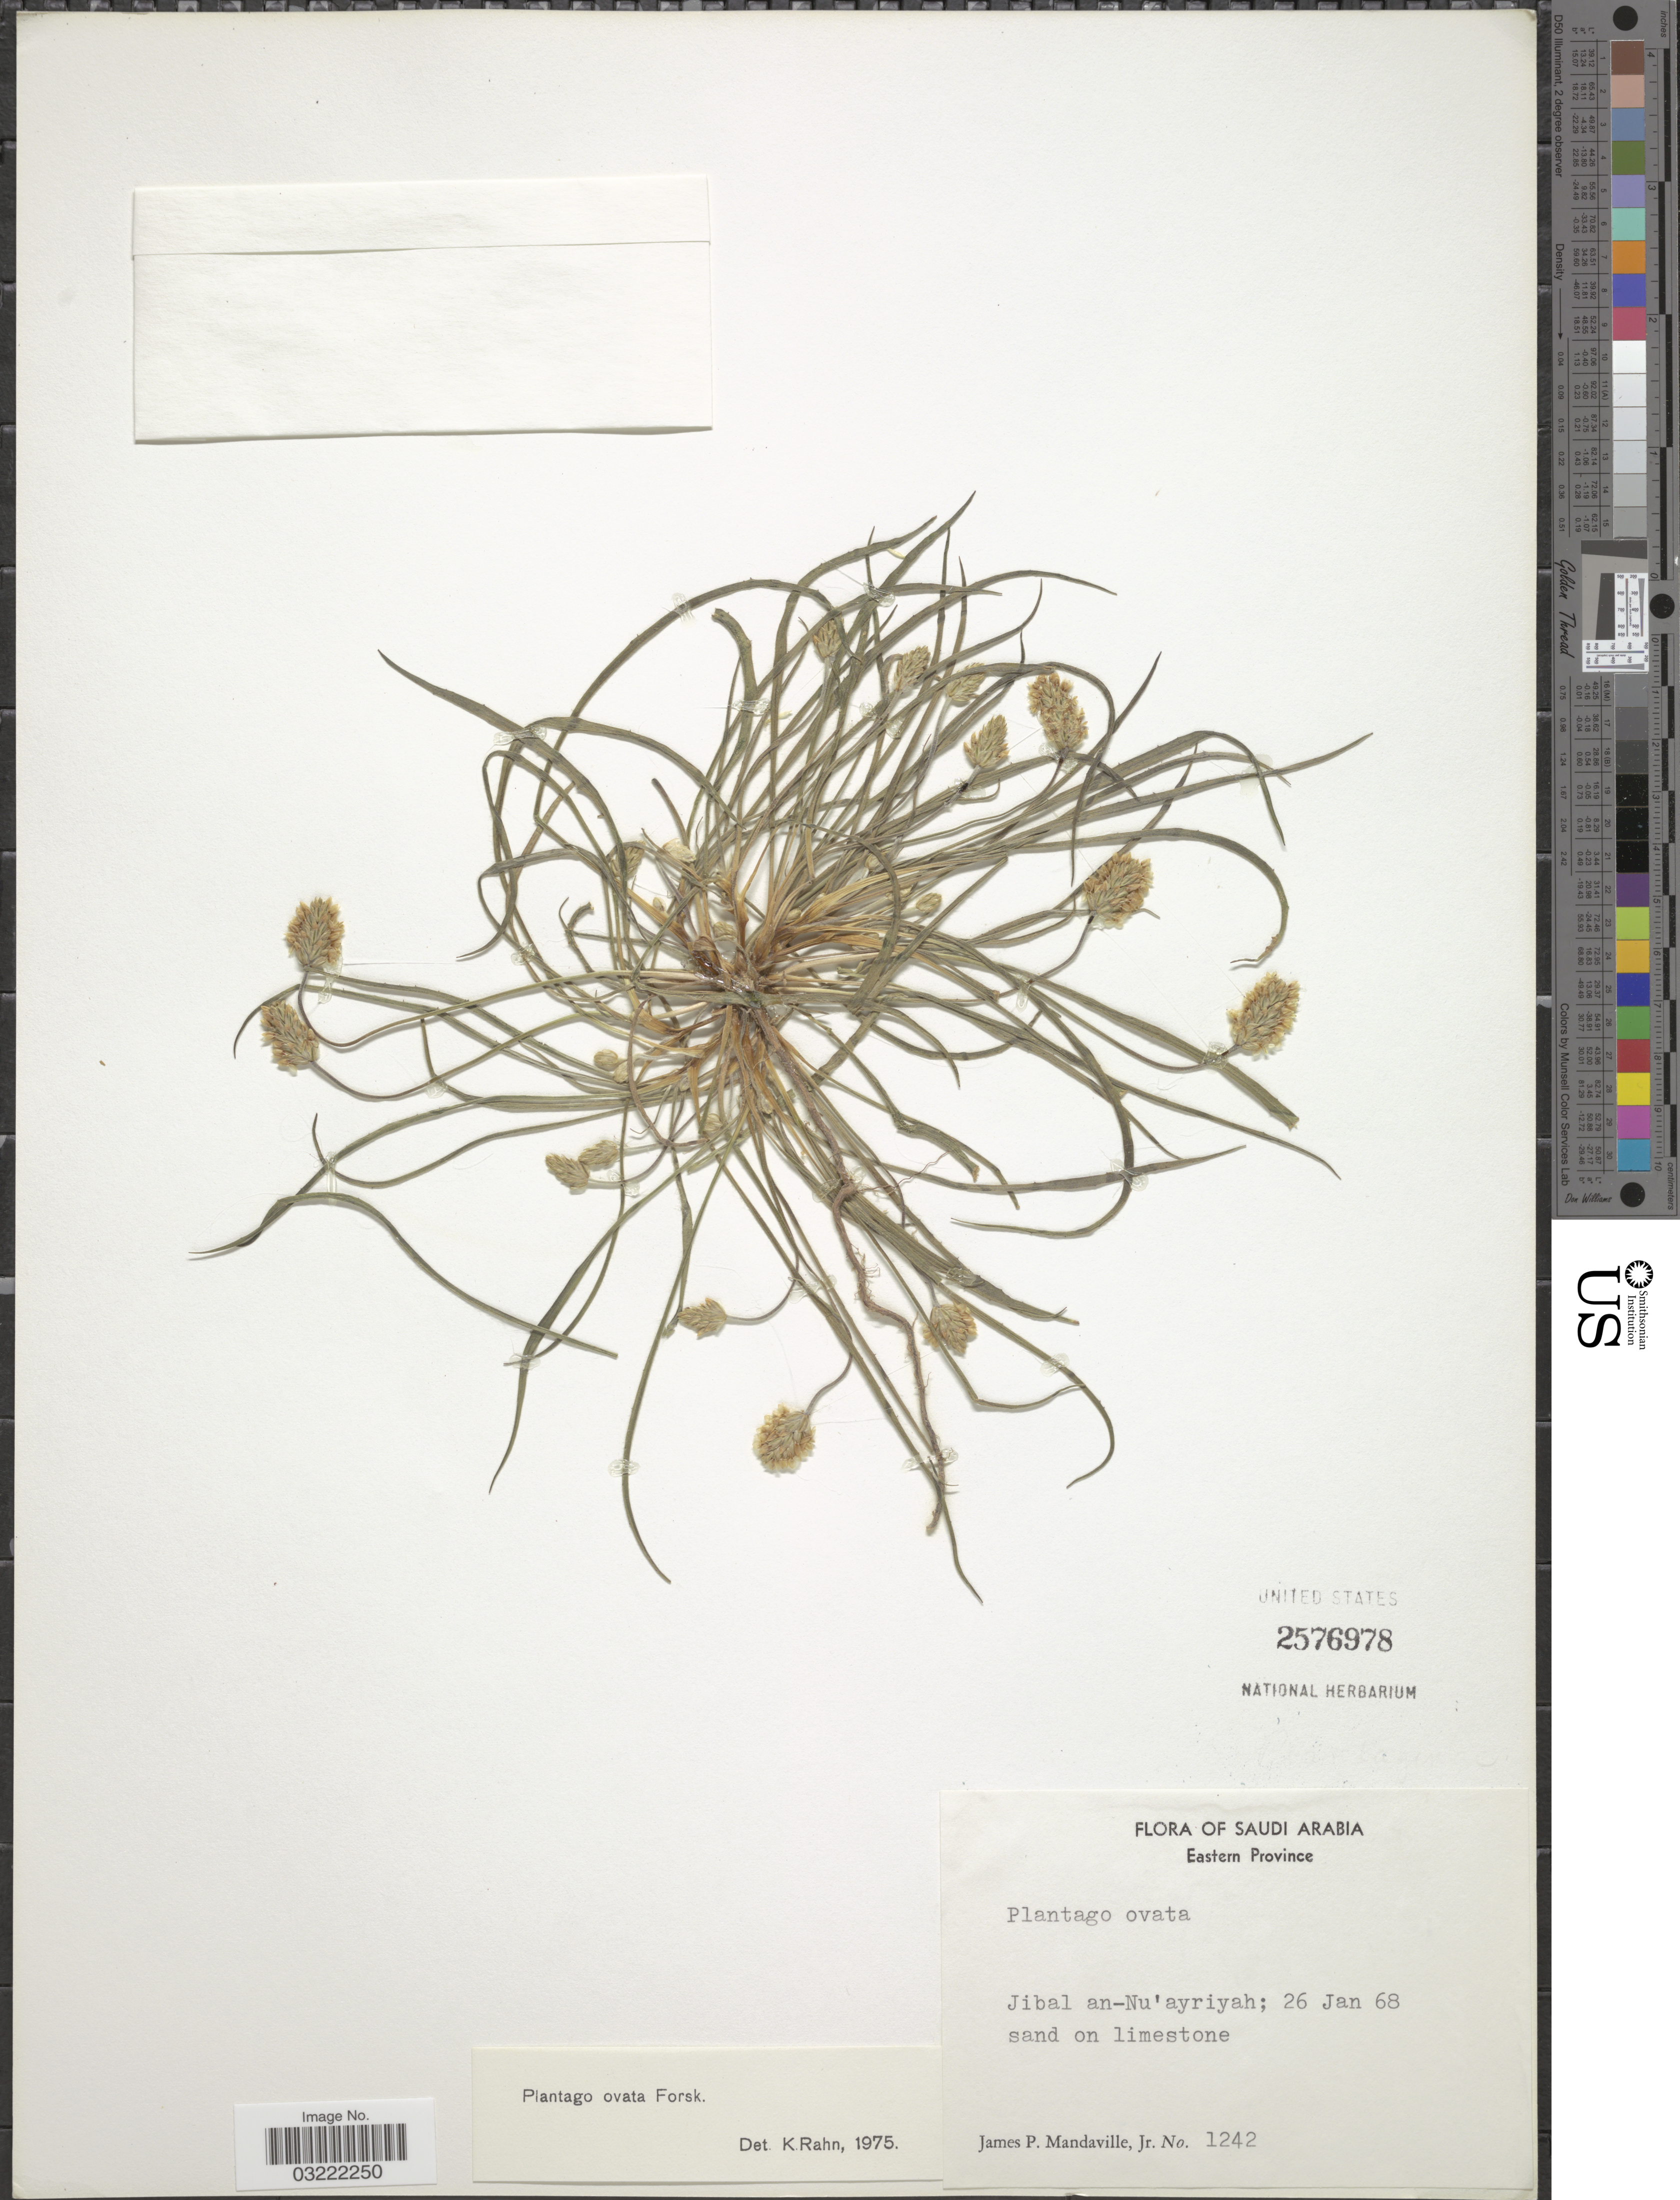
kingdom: Plantae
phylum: Tracheophyta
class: Magnoliopsida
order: Lamiales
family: Plantaginaceae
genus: Plantago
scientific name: Plantago ovata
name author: Forssk.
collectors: J. Mandaville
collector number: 1242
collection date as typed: Transcribed d/m/y: 26/1/68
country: Saudi Arabia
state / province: Ash Sharqiyah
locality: Eastern Province. Jibal an-Nu'ayriyah.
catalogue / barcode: US 2576978